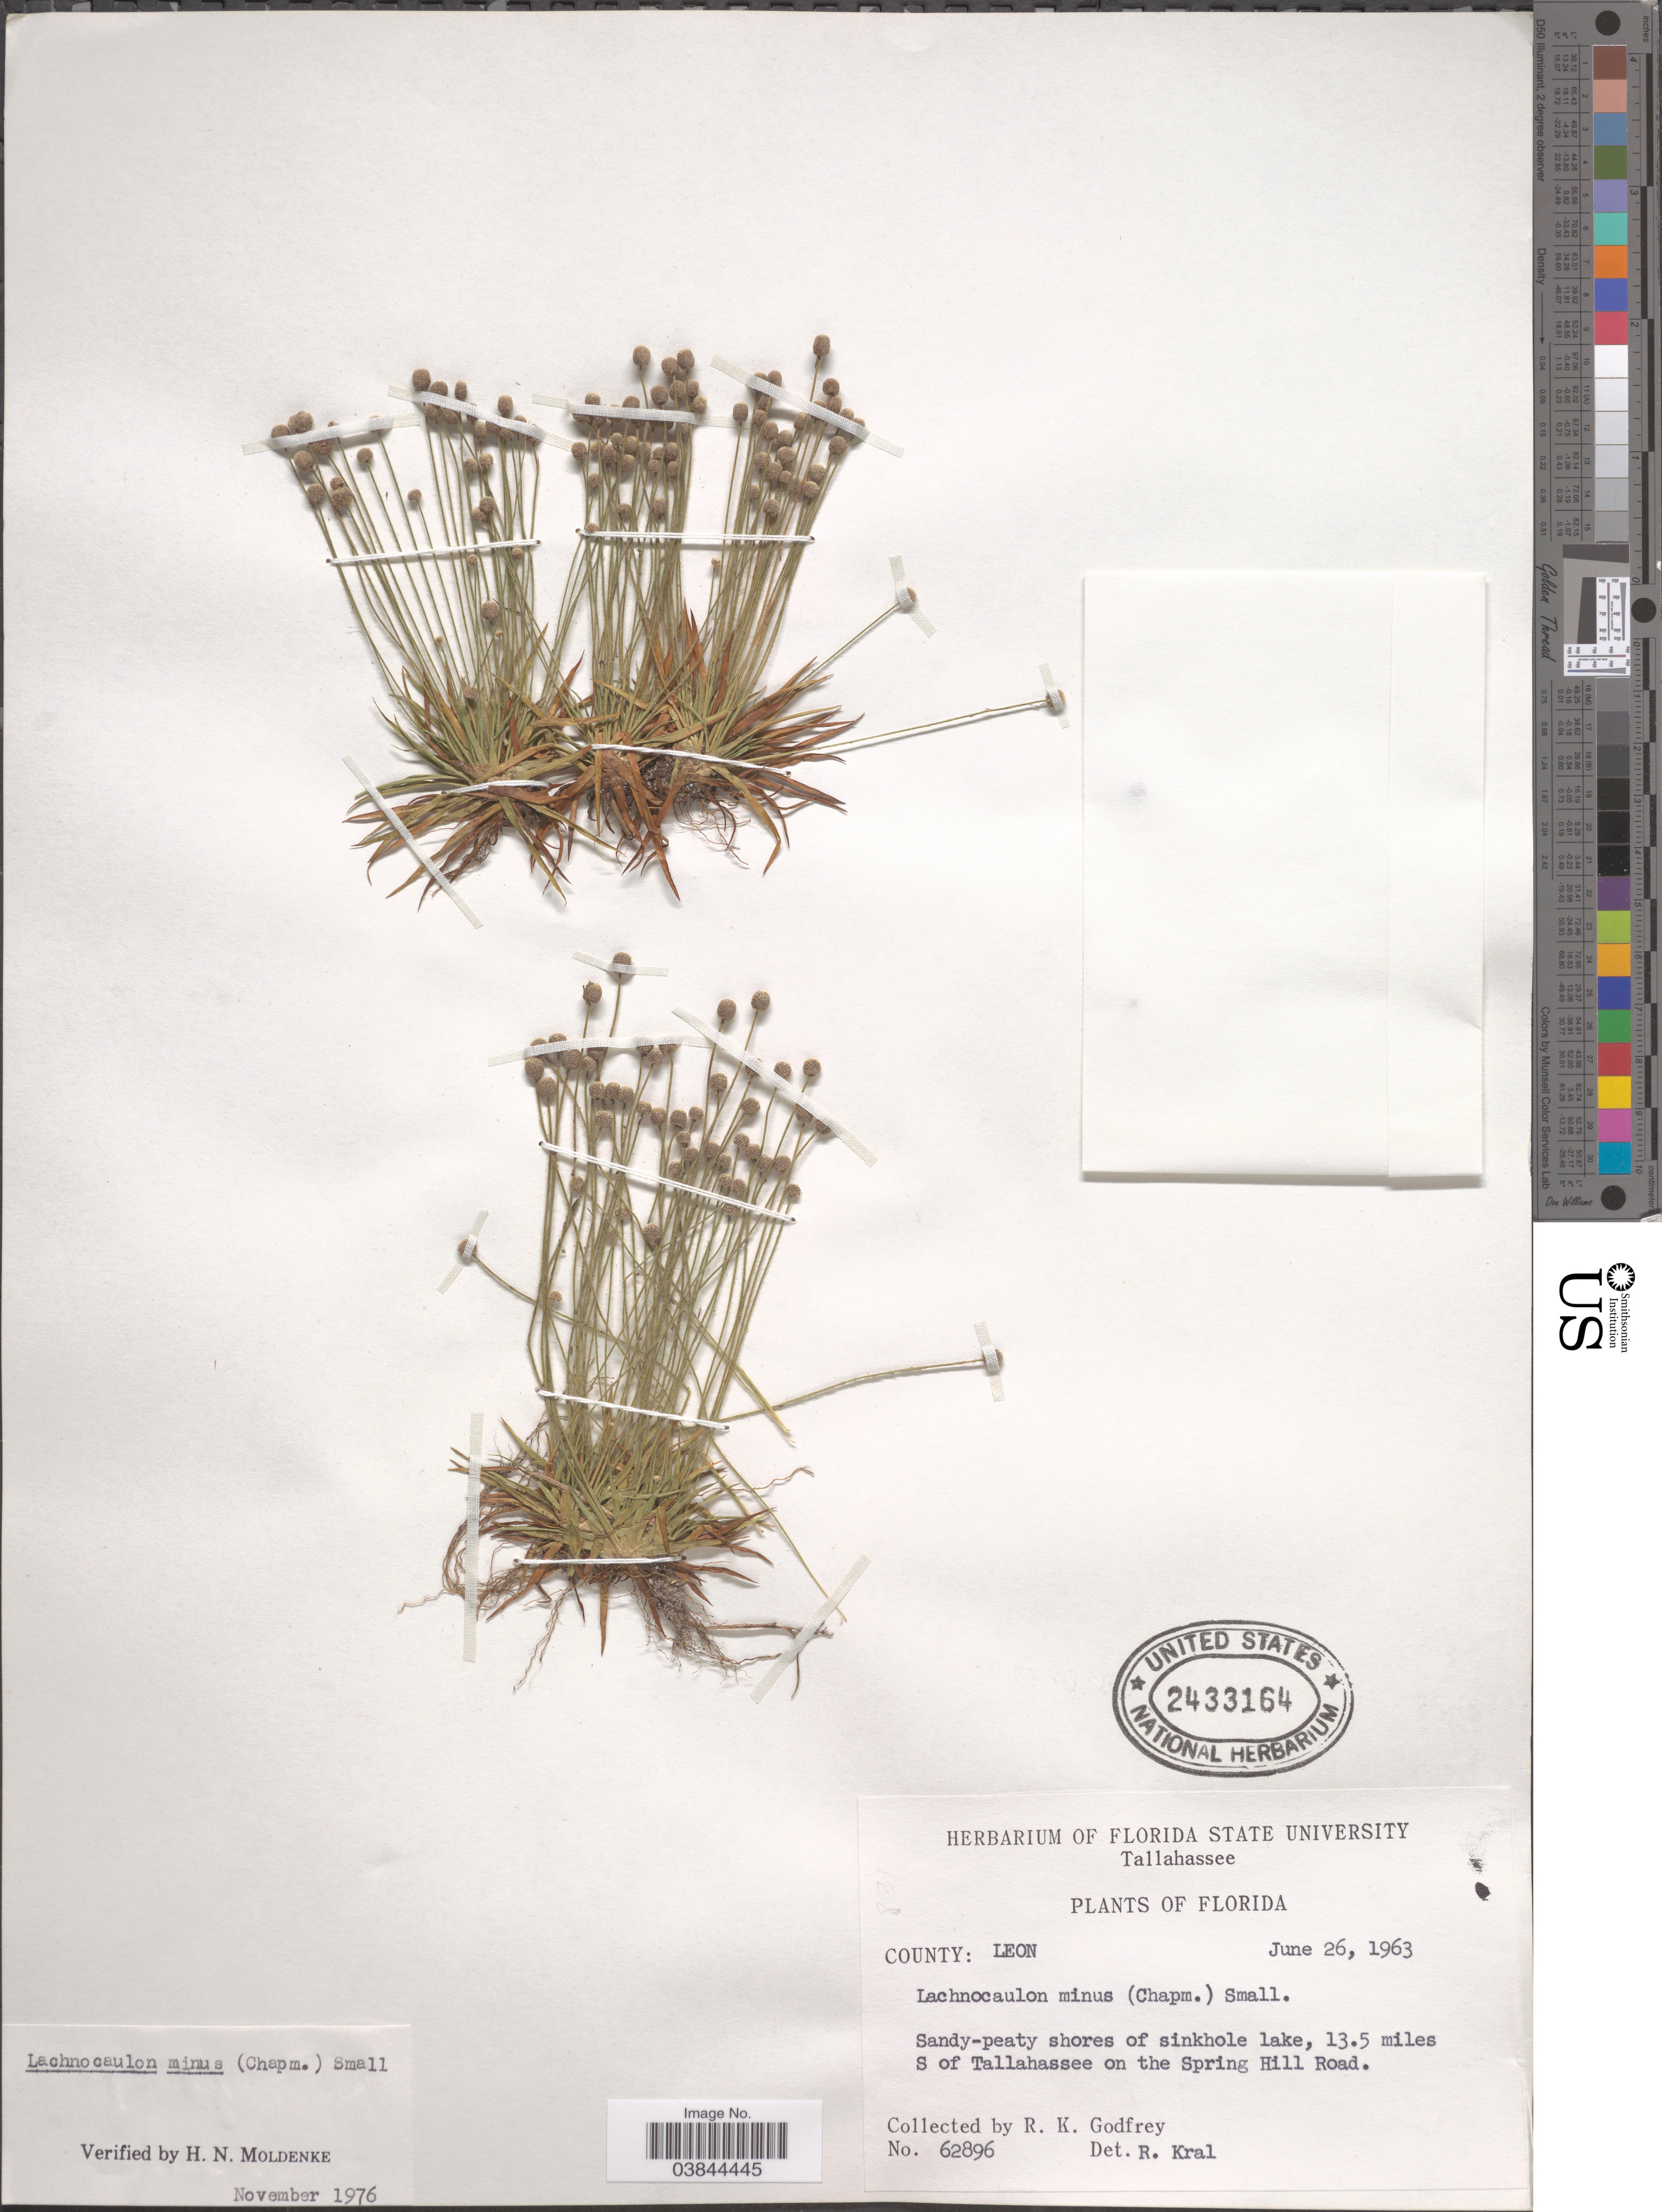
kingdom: Plantae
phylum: Tracheophyta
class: Liliopsida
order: Poales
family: Eriocaulaceae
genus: Lachnocaulon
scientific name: Lachnocaulon minus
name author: (Chapm.) Small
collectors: R. K. Godfrey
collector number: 62896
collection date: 1963-06-26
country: United States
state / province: Florida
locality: County: Leon. 13.5 miles S of Tallahassee on the Spring Hill Road.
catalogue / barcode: US 2433164